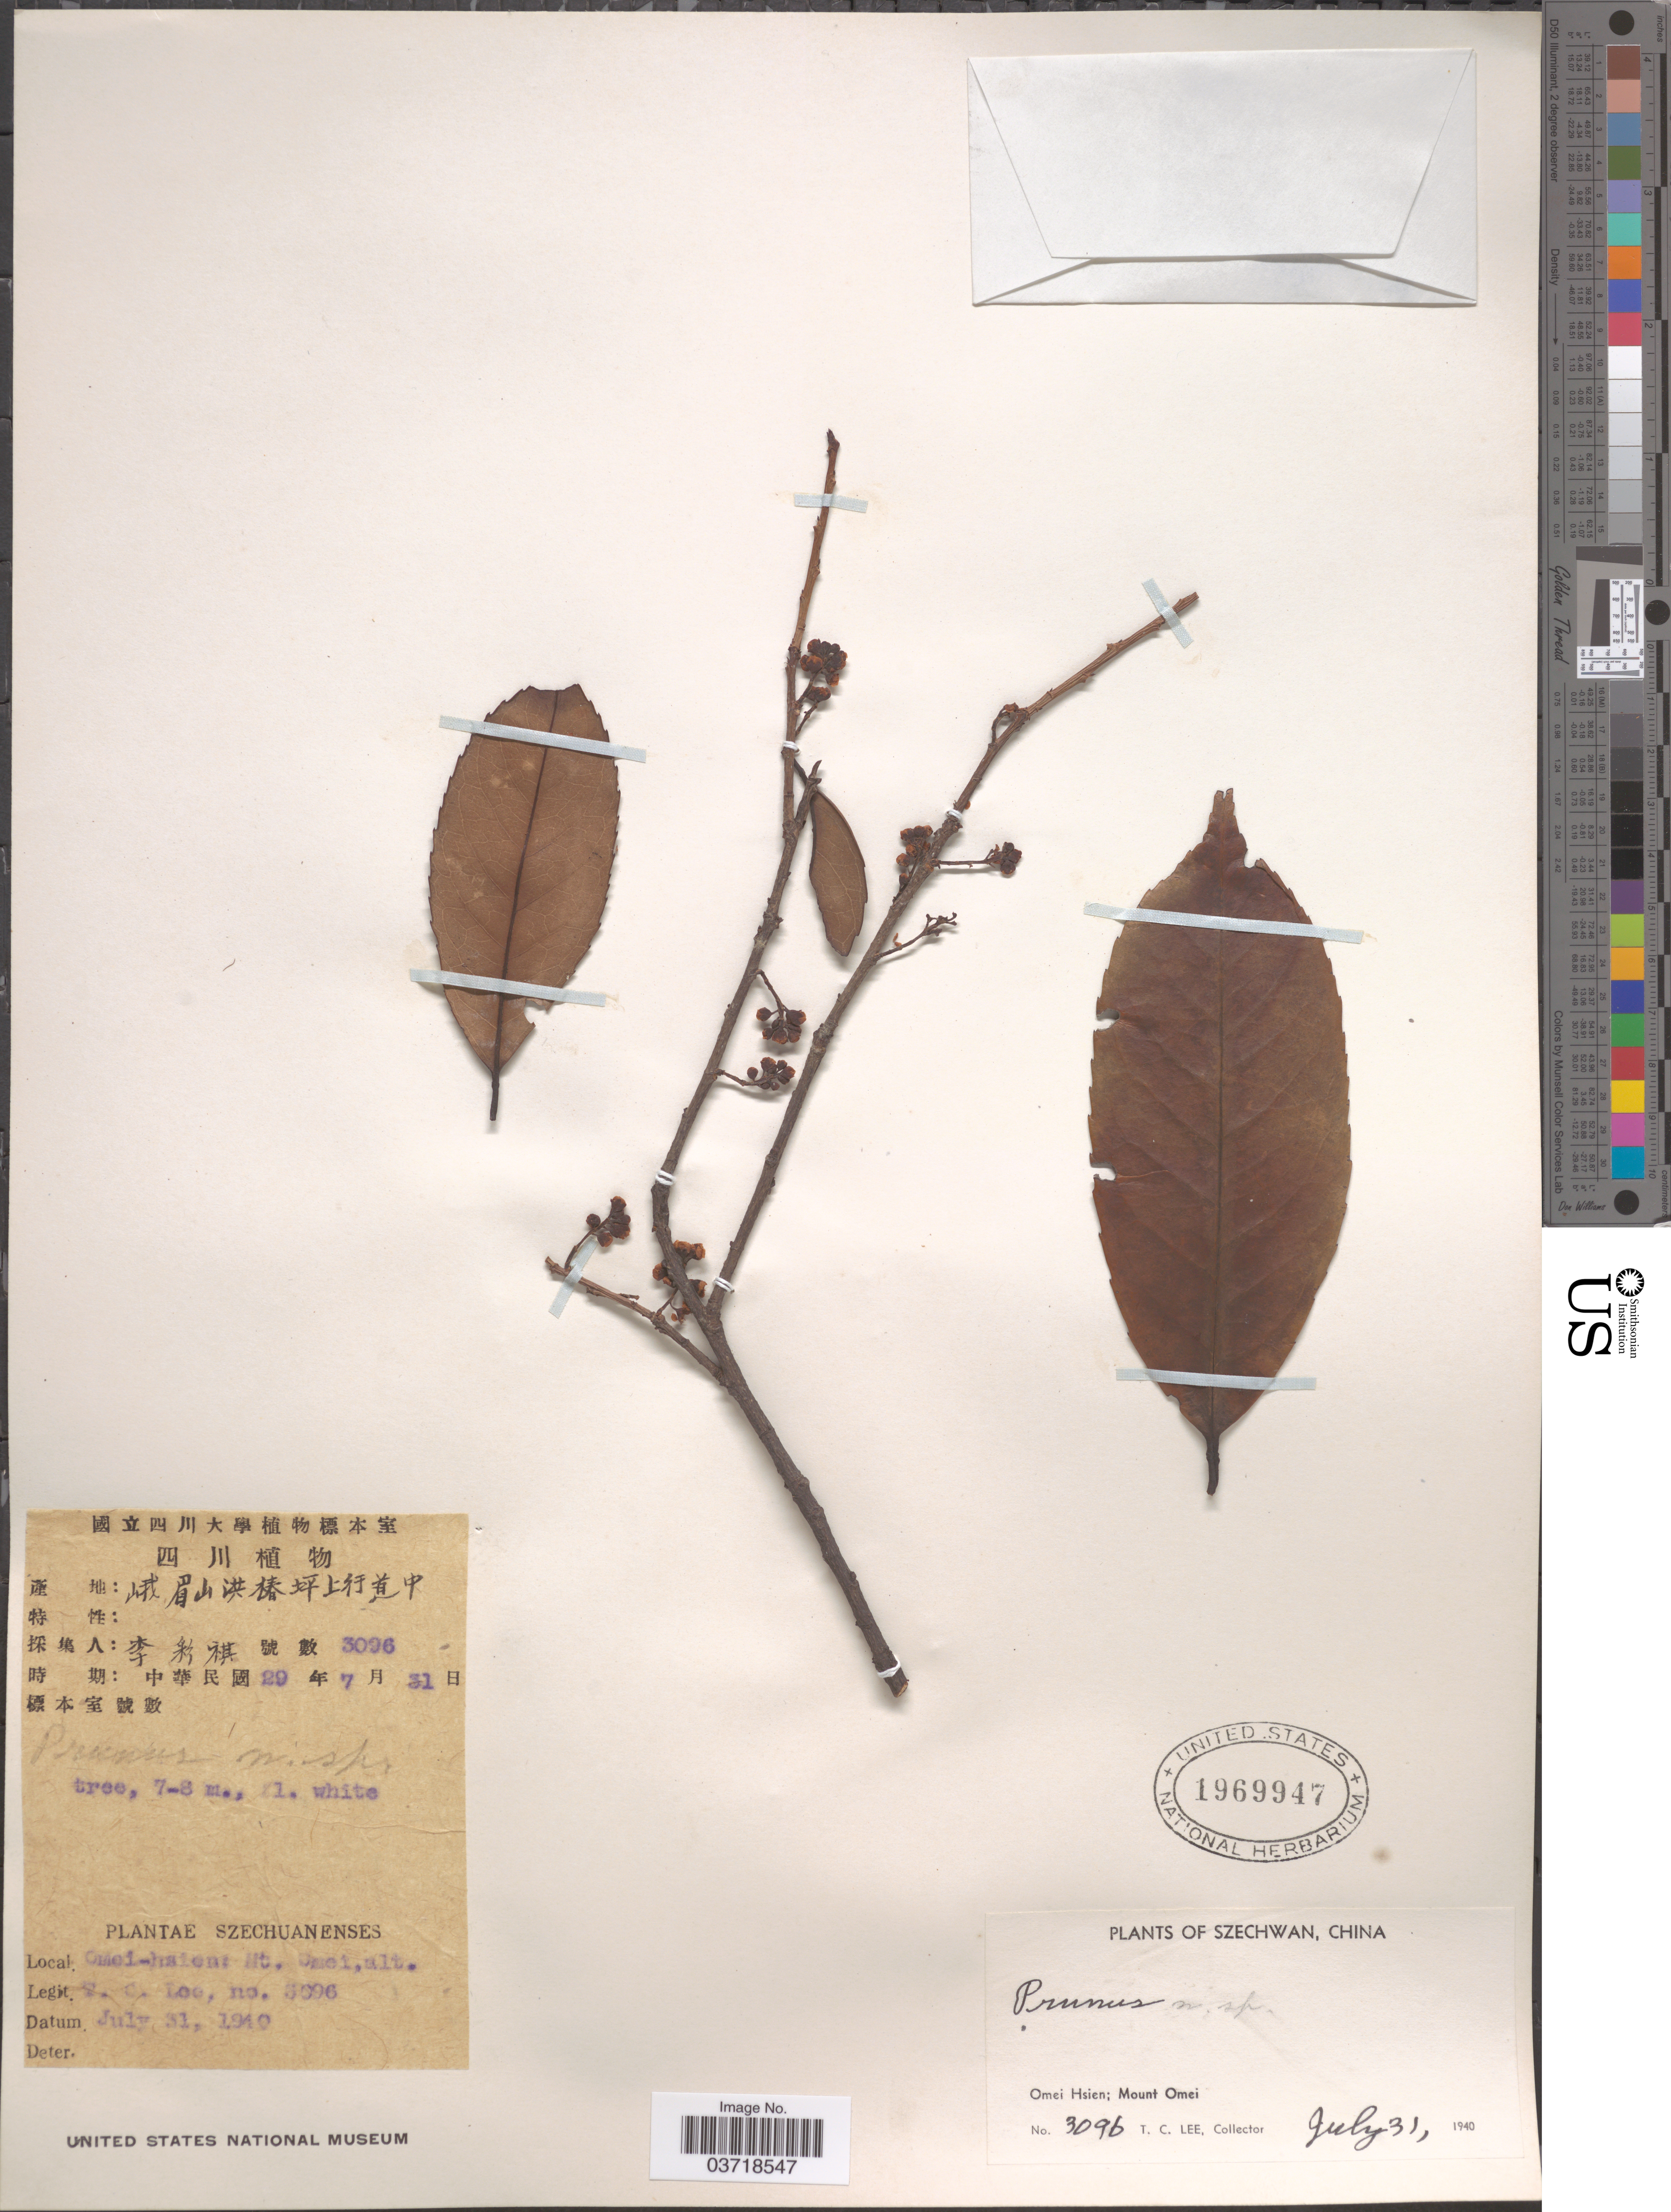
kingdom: Plantae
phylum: Tracheophyta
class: Magnoliopsida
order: Rosales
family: Rosaceae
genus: Prunus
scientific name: Prunus sp.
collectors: T. Lee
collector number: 3096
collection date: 1940-07-31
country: China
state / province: Sichuan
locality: Szechwan. Omei Hsien; Mount Omei.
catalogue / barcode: US 1969947